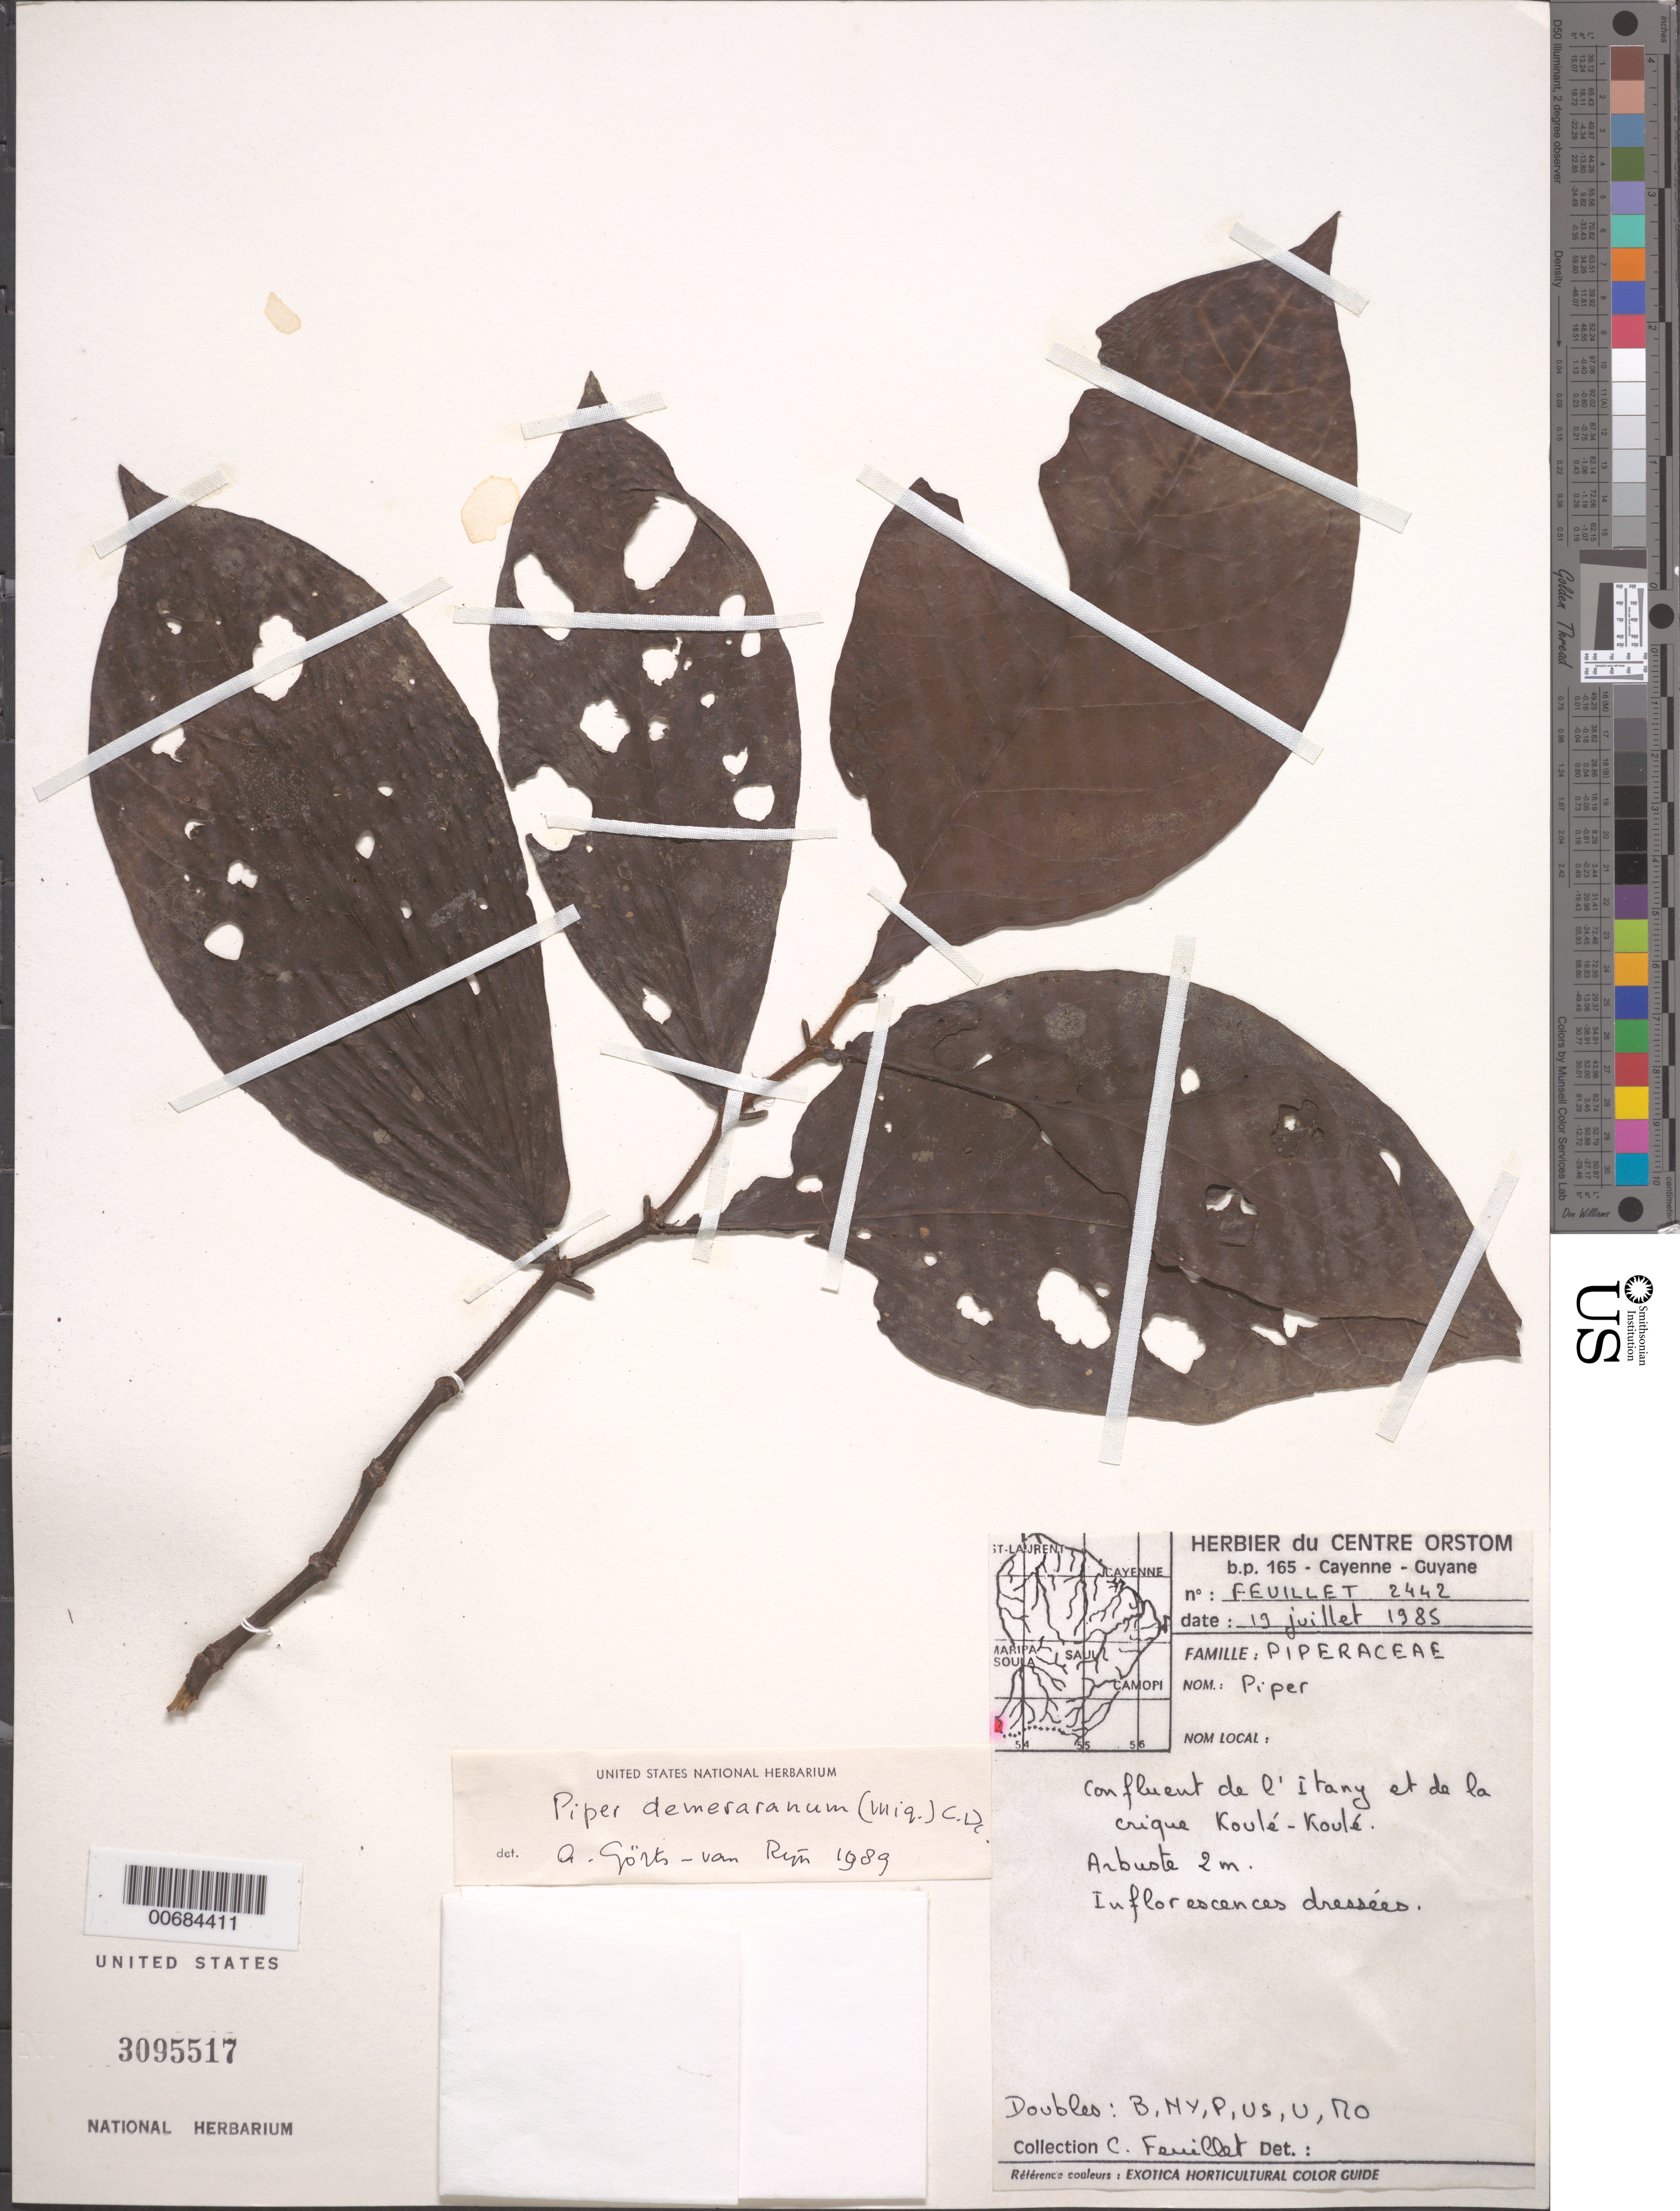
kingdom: Plantae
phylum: Tracheophyta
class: Magnoliopsida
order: Piperales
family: Piperaceae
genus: Piper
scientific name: Piper demeraranum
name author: (Miq.) C. DC.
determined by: Görts-van Rijn, A. R. A.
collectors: C. Feuillet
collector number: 2442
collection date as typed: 19-Jul-85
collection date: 1985-07-19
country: French Guiana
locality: Rivière Itany, confluent avec de la crique Koulé-Koulé, Monts Tumuc-Humac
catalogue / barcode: US 3095517